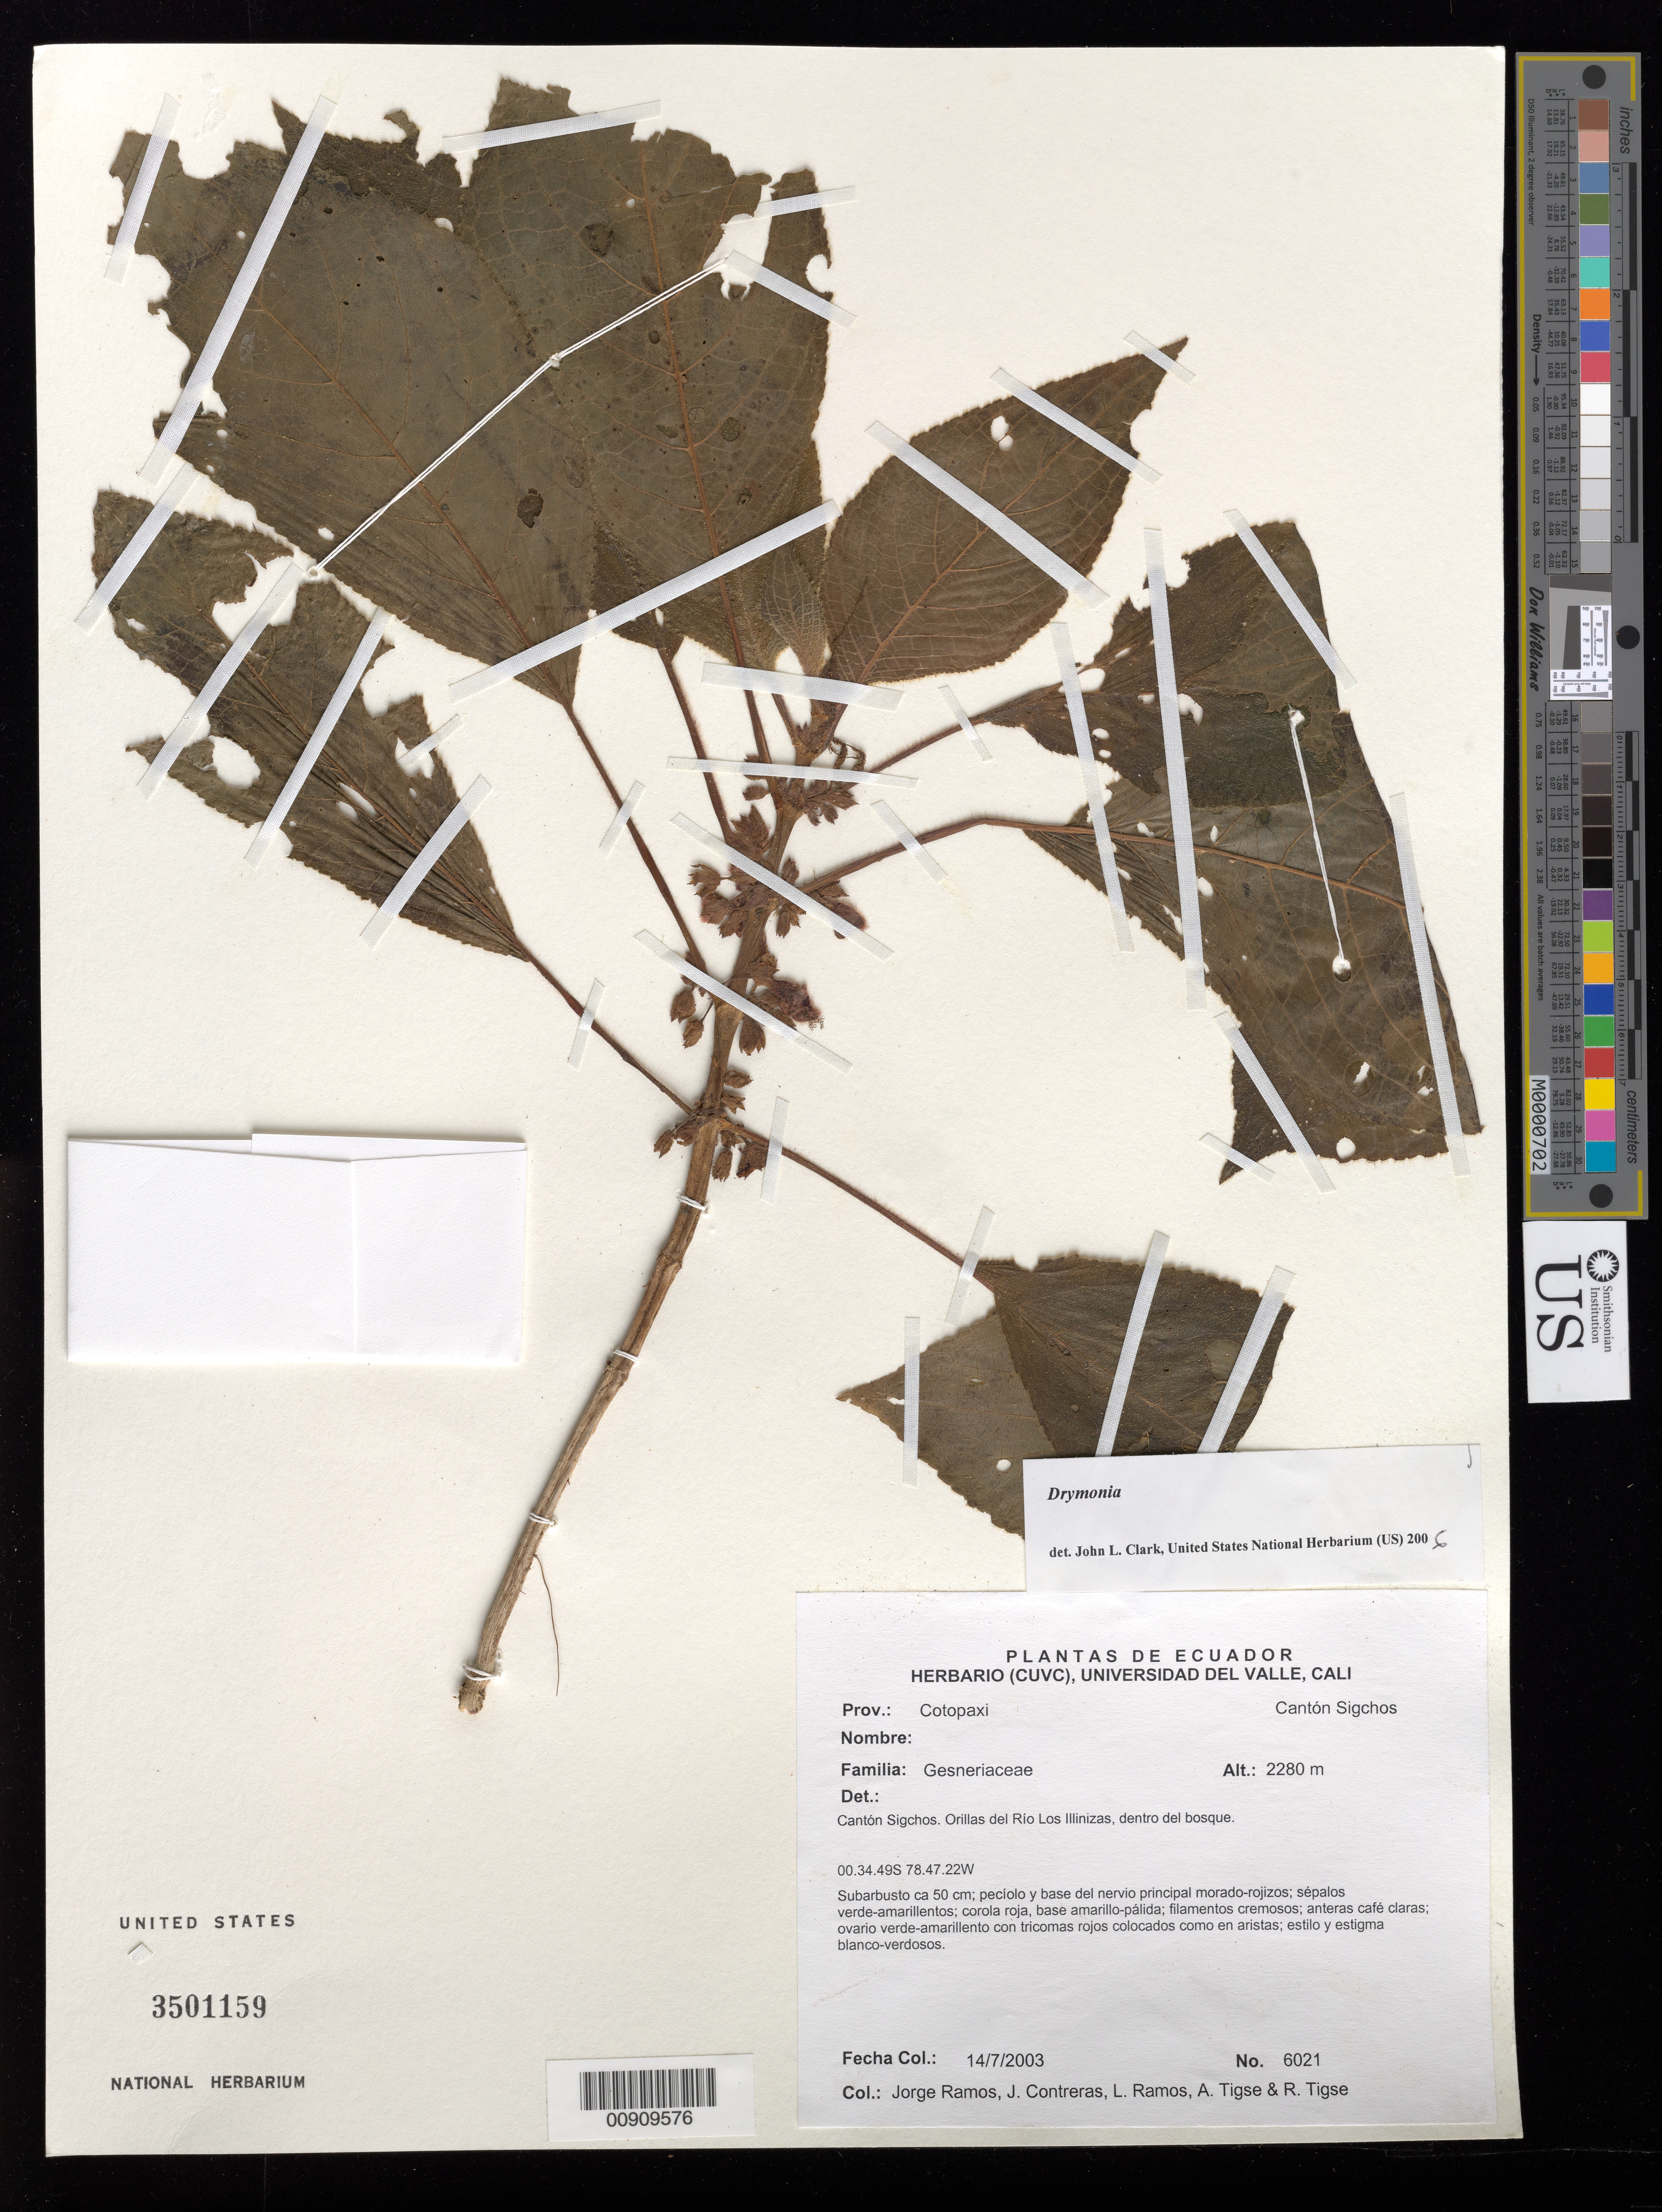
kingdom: Plantae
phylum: Tracheophyta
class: Magnoliopsida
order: Lamiales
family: Gesneriaceae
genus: Drymonia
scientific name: Drymonia sp.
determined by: Clark, J. L., (SEL), The Marie Selby Botanical Garden (UNITED STATES)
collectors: J. Ramos, J. Contreras, L. Ramos, A. Tigse & R. Tigse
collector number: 6021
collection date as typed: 14 Jul 2003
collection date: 2003-07-14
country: Ecuador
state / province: Cotopaxi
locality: Cantón Sigchos. Orillas del Rio Los Illinizas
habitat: Dentro del bosque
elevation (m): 2280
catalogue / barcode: US 3501159